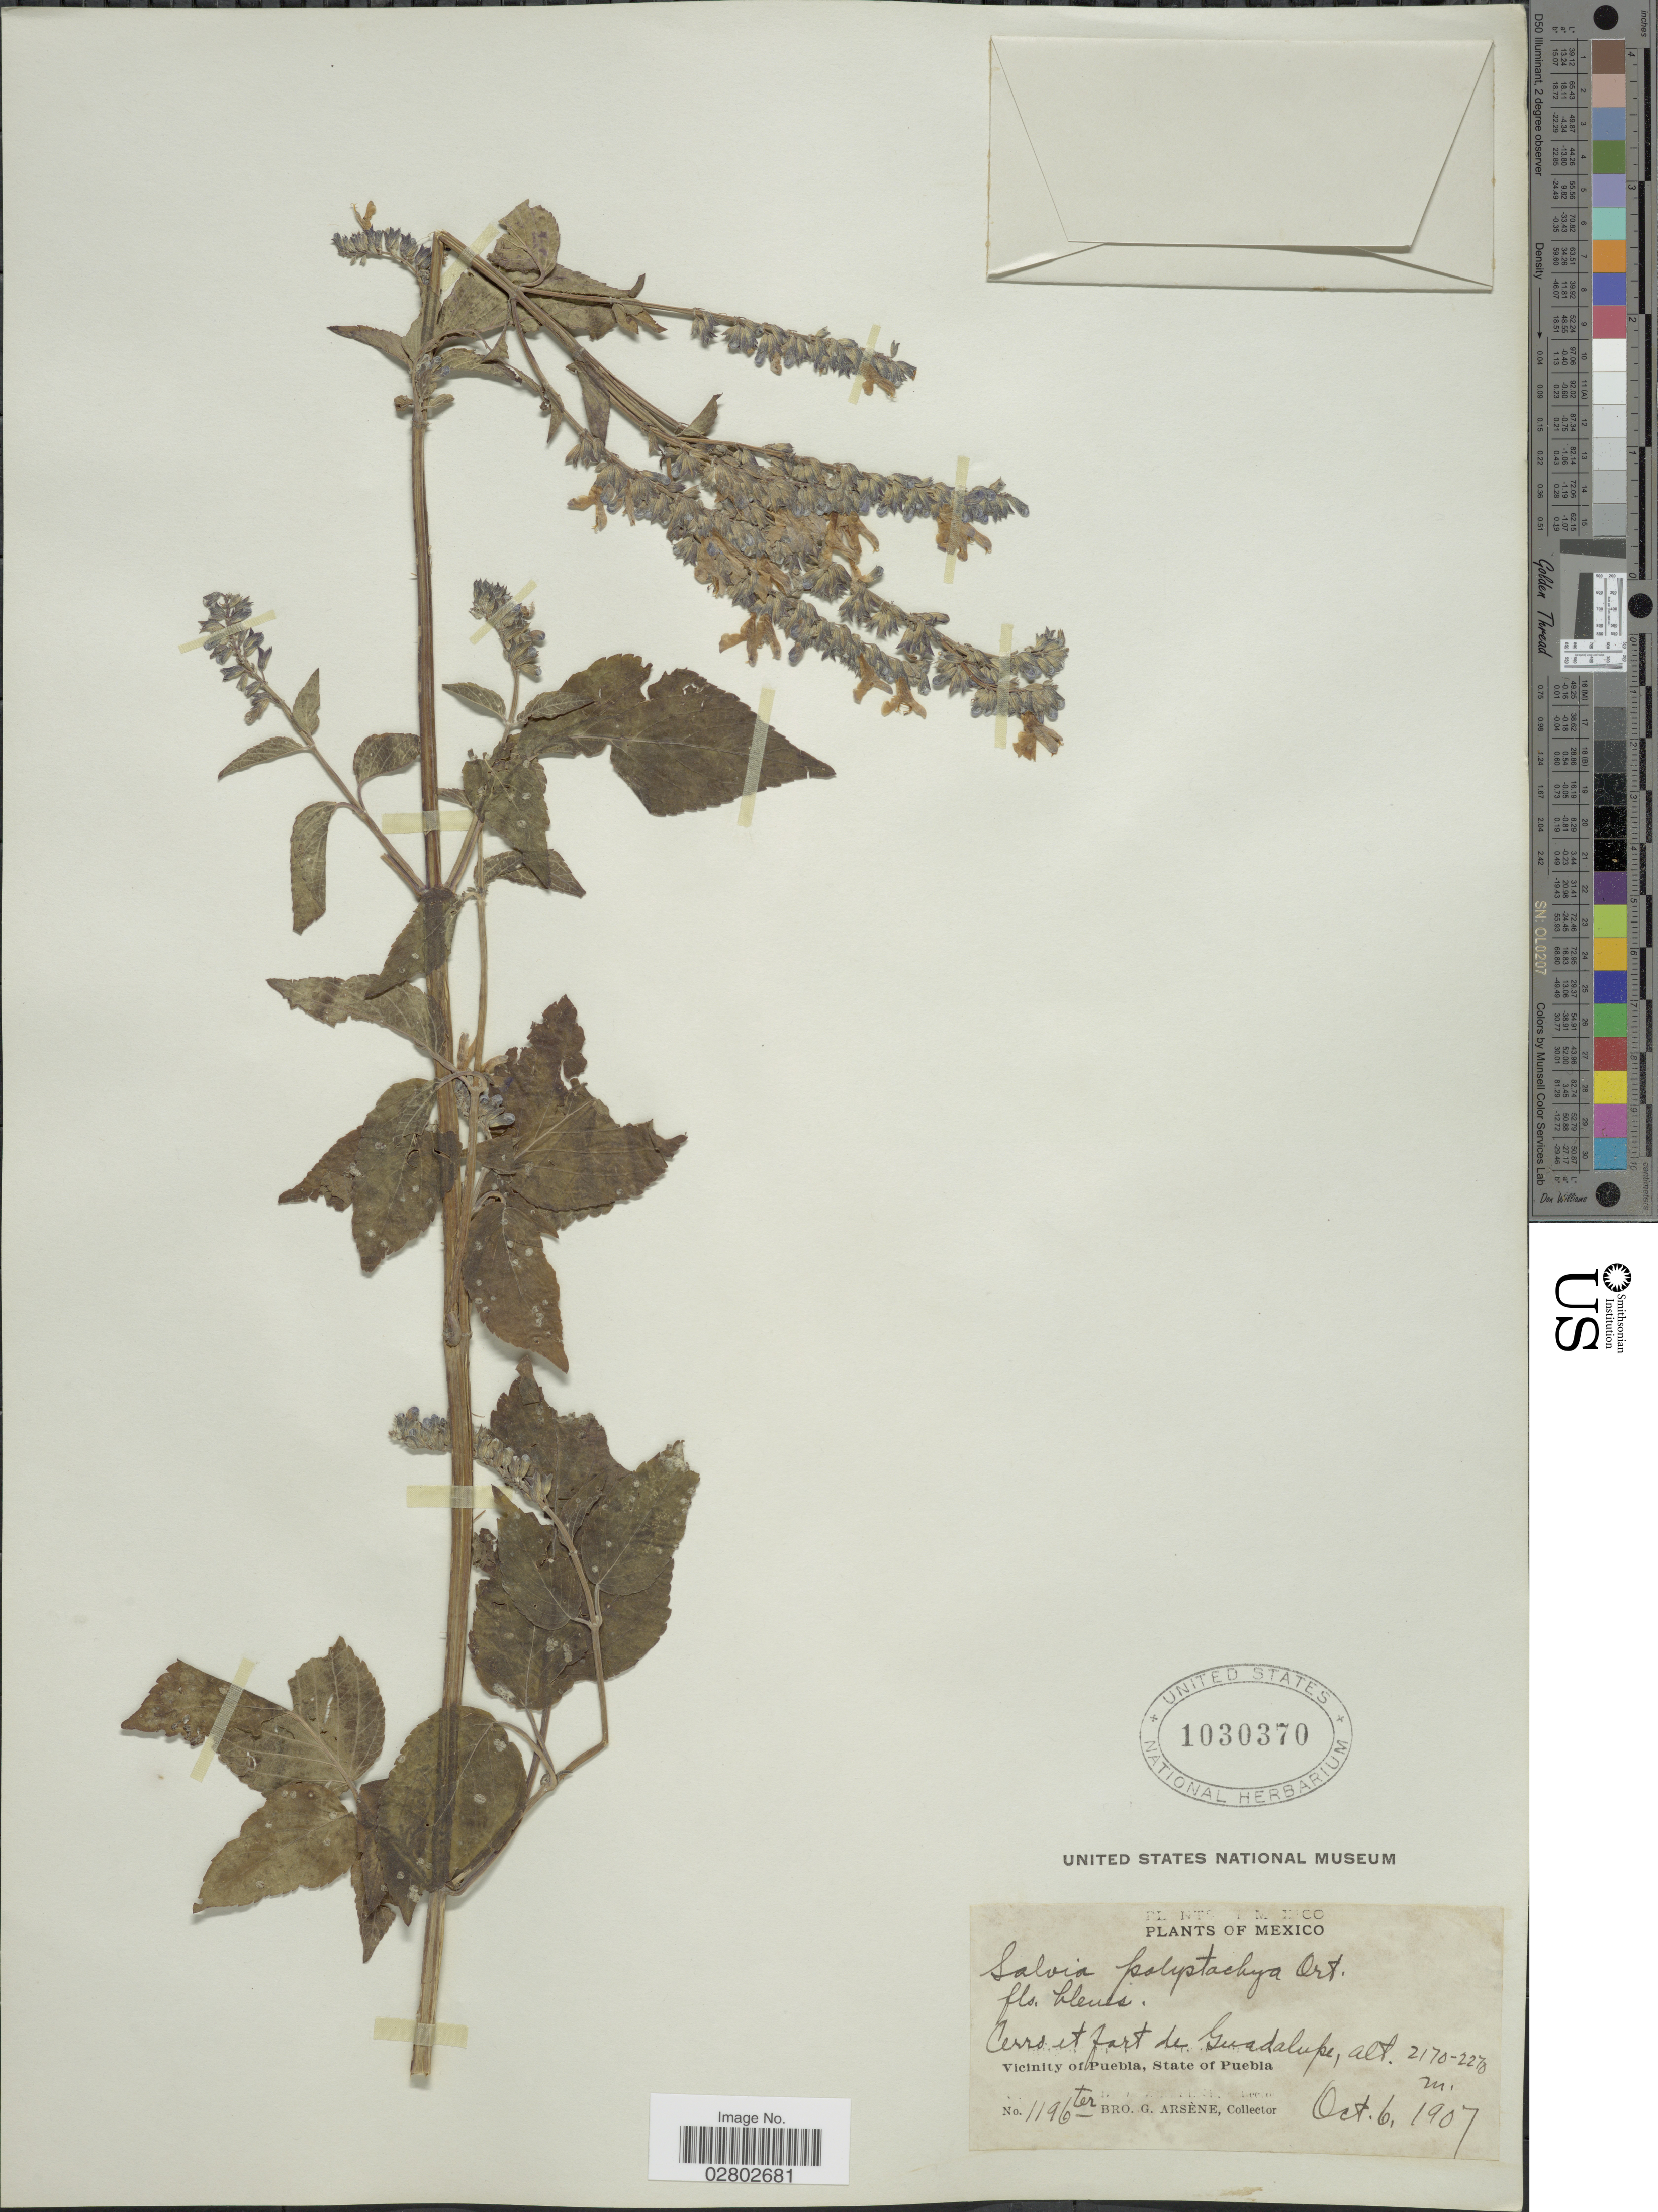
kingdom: Plantae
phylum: Tracheophyta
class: Magnoliopsida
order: Lamiales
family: Lamiaceae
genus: Salvia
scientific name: Salvia polystachya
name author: Cav.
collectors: Bro. G. Arsène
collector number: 1196 ter.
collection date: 1907-10-06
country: Mexico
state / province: Puebla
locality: Cerro et fort de Guadalupe, Vicinity of Puebla.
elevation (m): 2170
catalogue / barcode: US 1030370